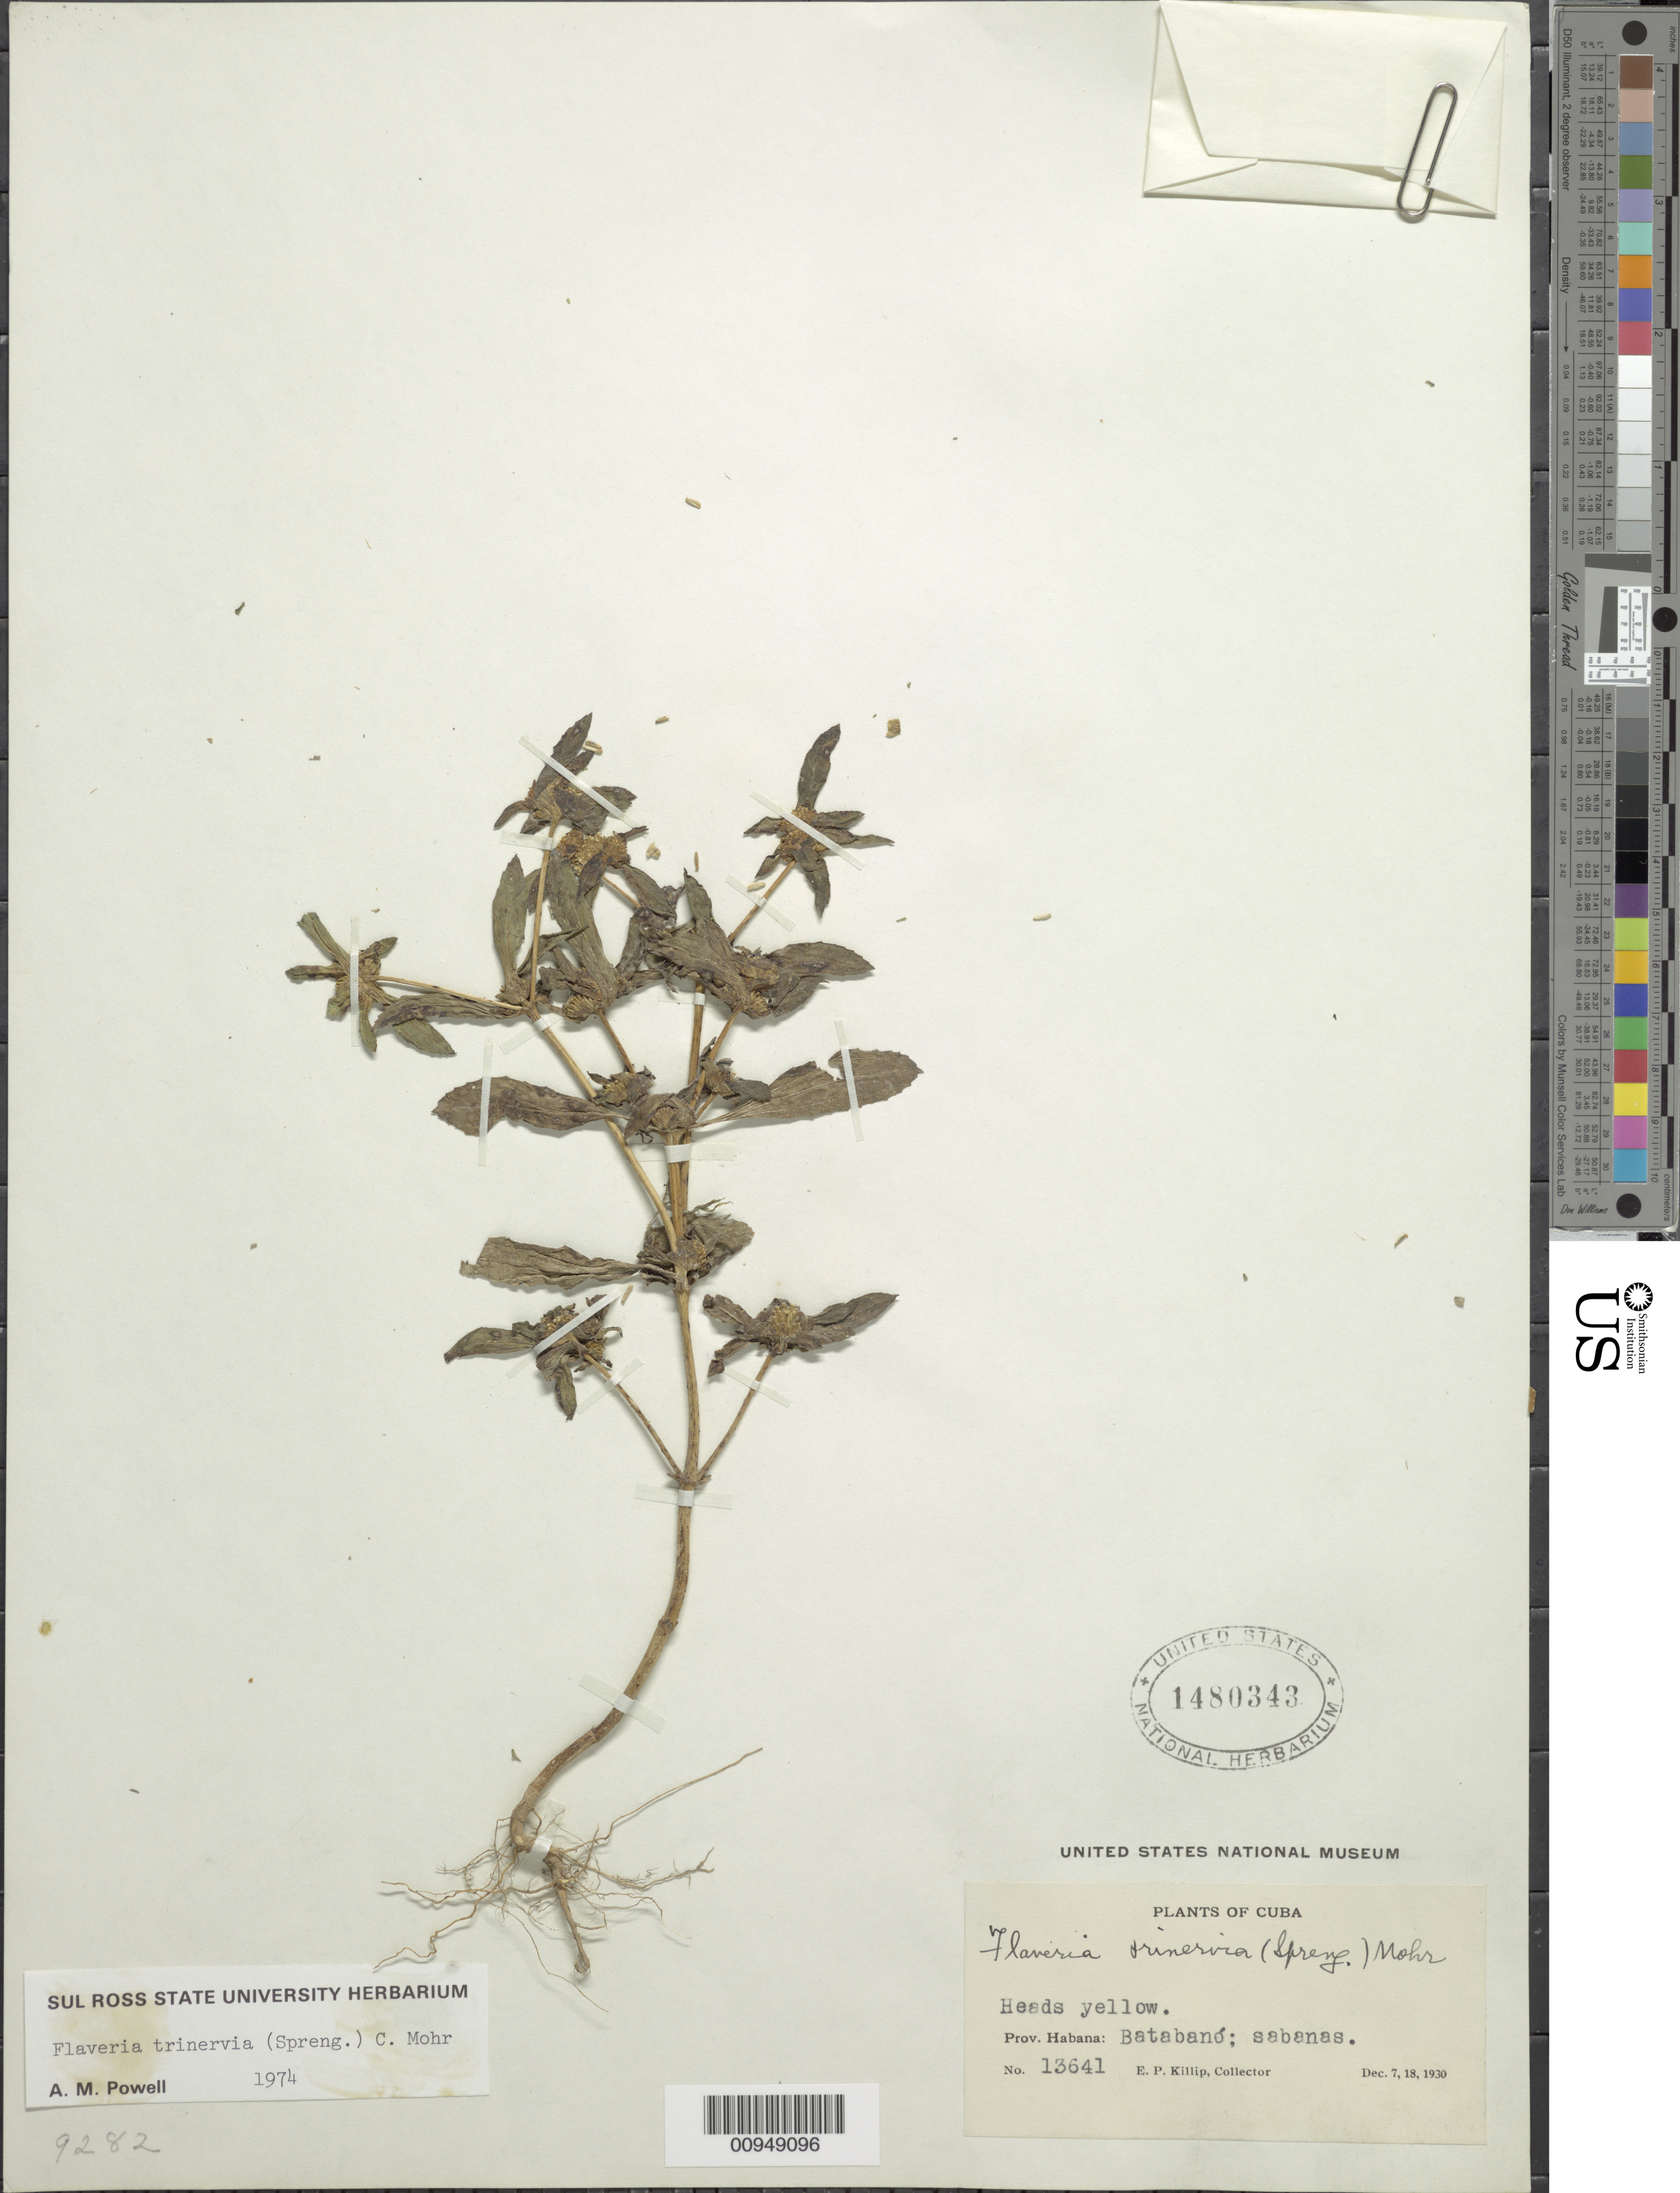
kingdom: Plantae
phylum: Tracheophyta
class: Magnoliopsida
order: Asterales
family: Asteraceae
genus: Flaveria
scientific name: Flaveria trinervia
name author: (Spreng.) C. Mohr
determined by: Powell, A. M.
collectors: E. P. Killip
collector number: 13641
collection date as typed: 07 Dec 1930 to 18 Dec 1930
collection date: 1930-12-07/1930-12-18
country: Cuba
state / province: La Habana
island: Cuba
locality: Batabanó, sabanas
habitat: Sabanas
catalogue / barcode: US 1480343